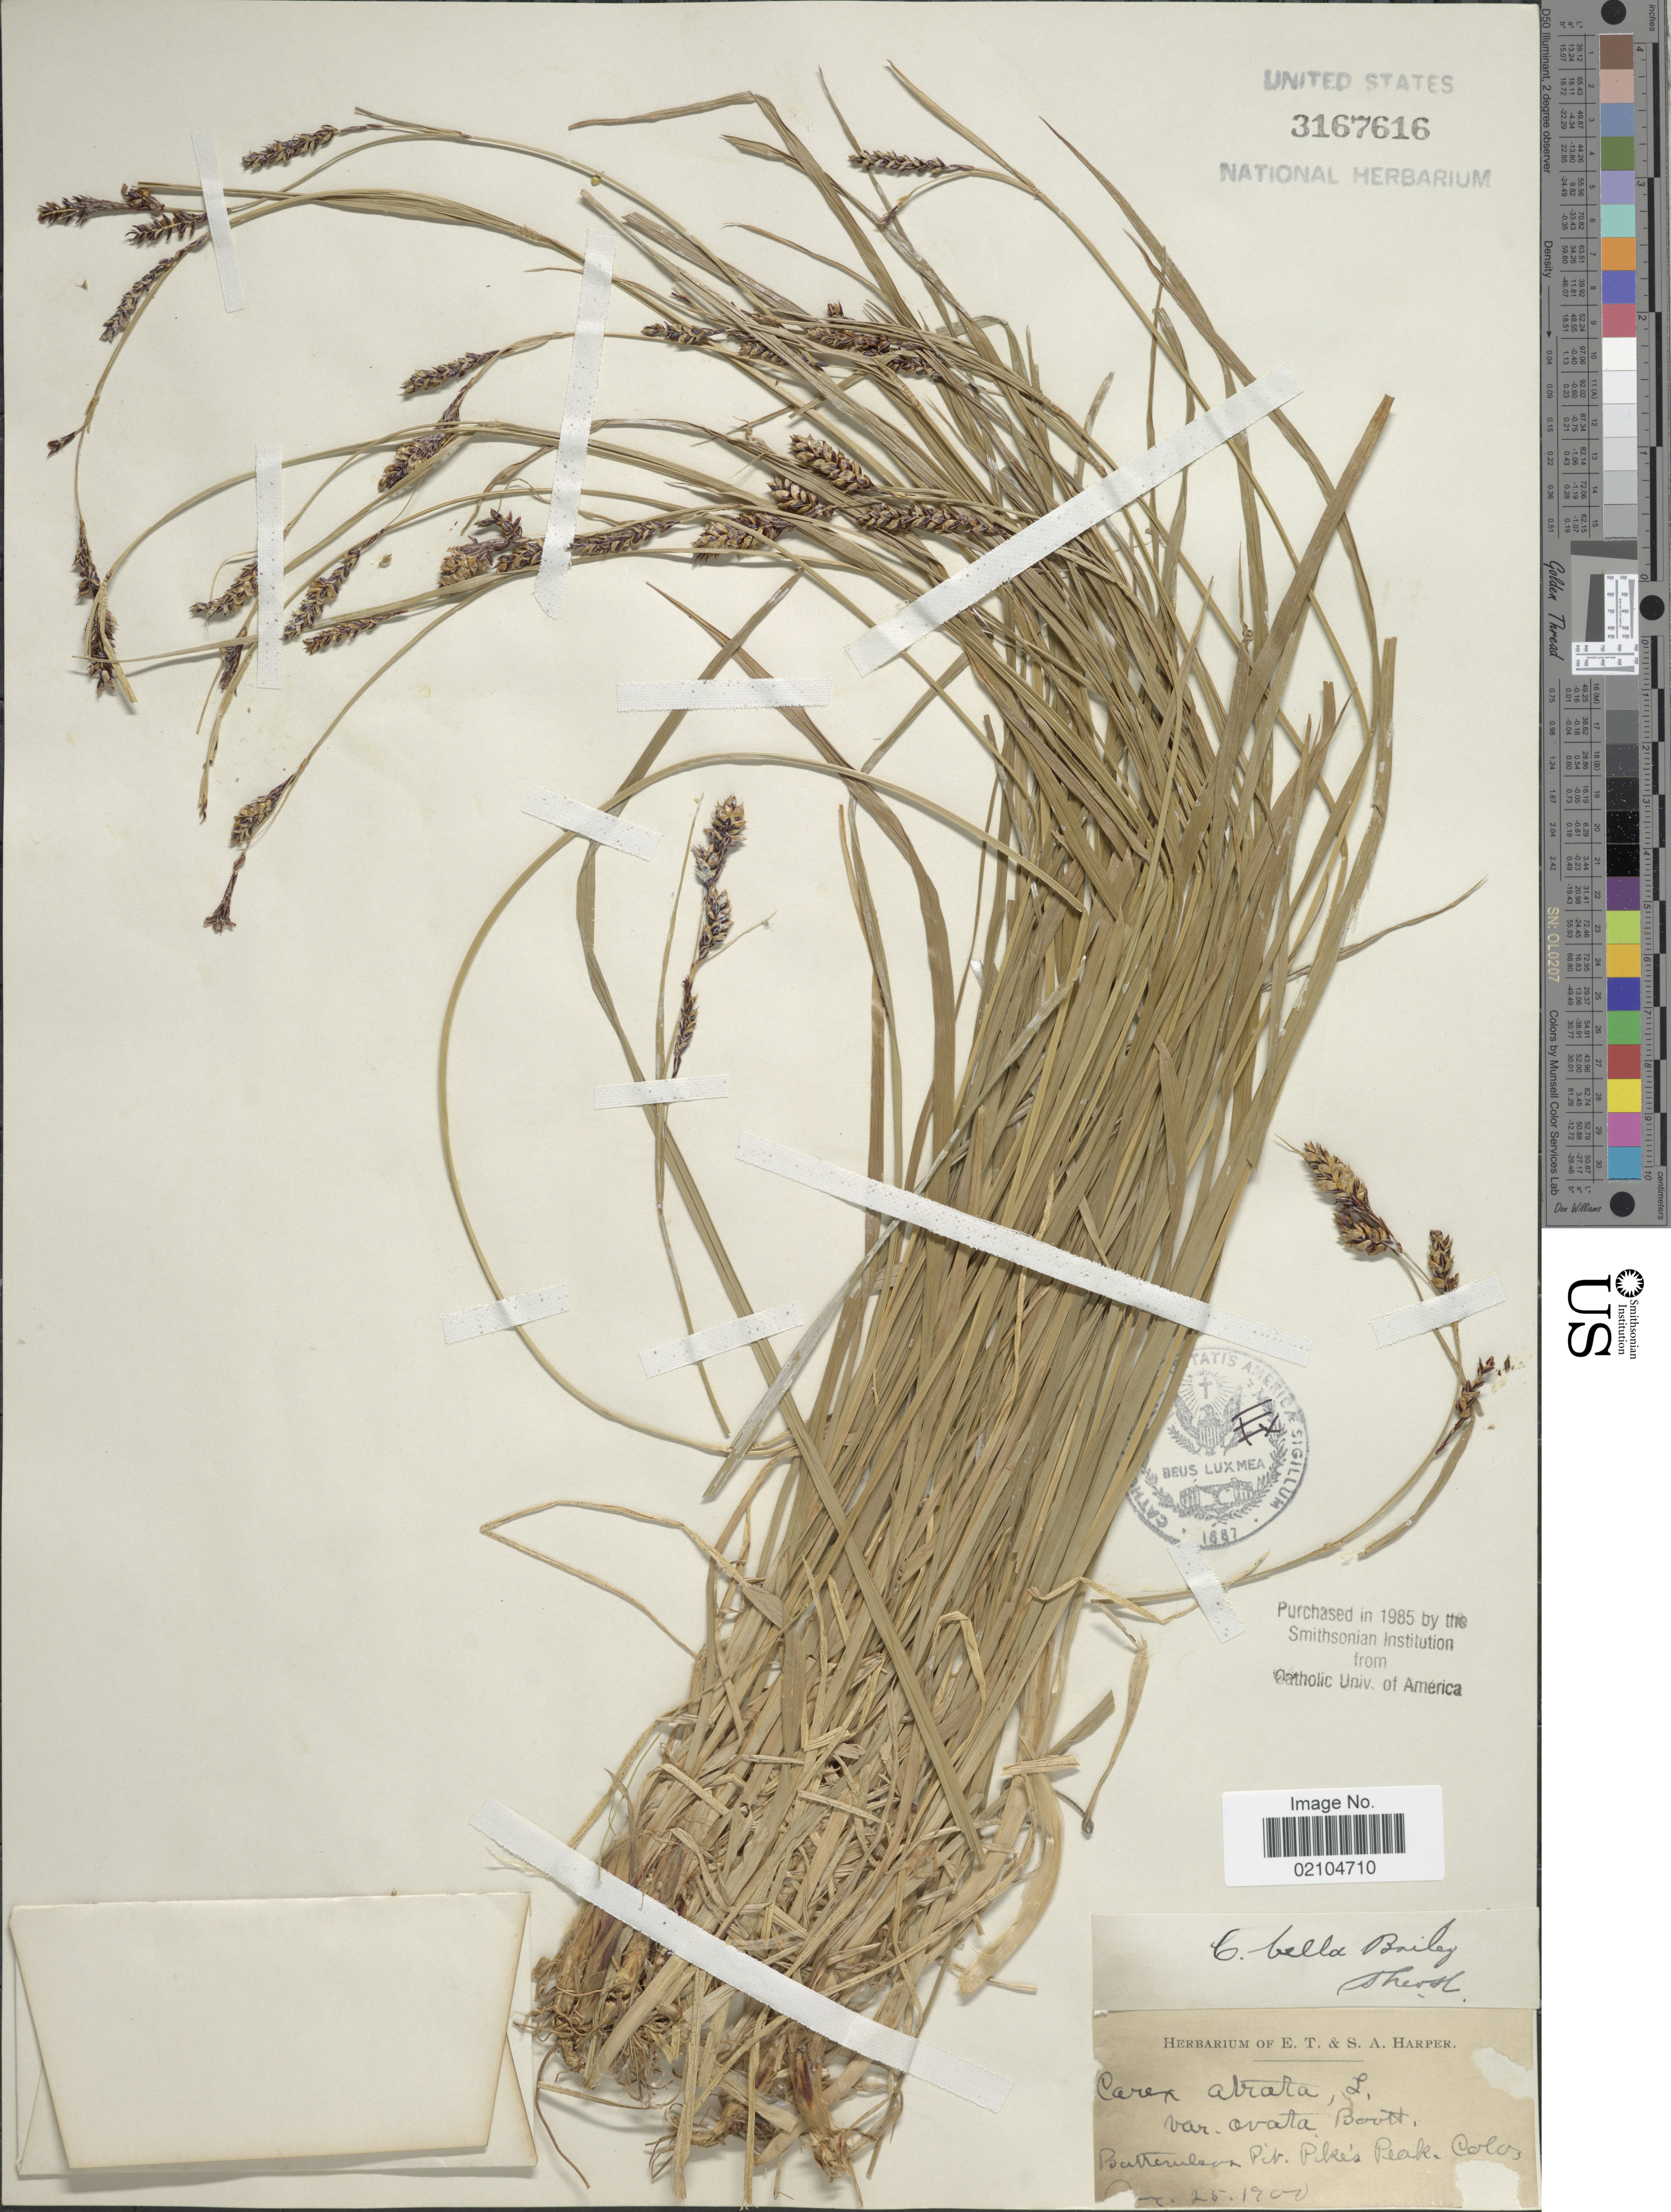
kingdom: Plantae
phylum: Tracheophyta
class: Liliopsida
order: Poales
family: Cyperaceae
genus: Carex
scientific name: Carex bella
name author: L.H. Bailey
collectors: S. A. Harper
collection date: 1900-08-25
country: United States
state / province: Colorado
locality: Bottomless Pit. Pike's Peak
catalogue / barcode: US 3167616